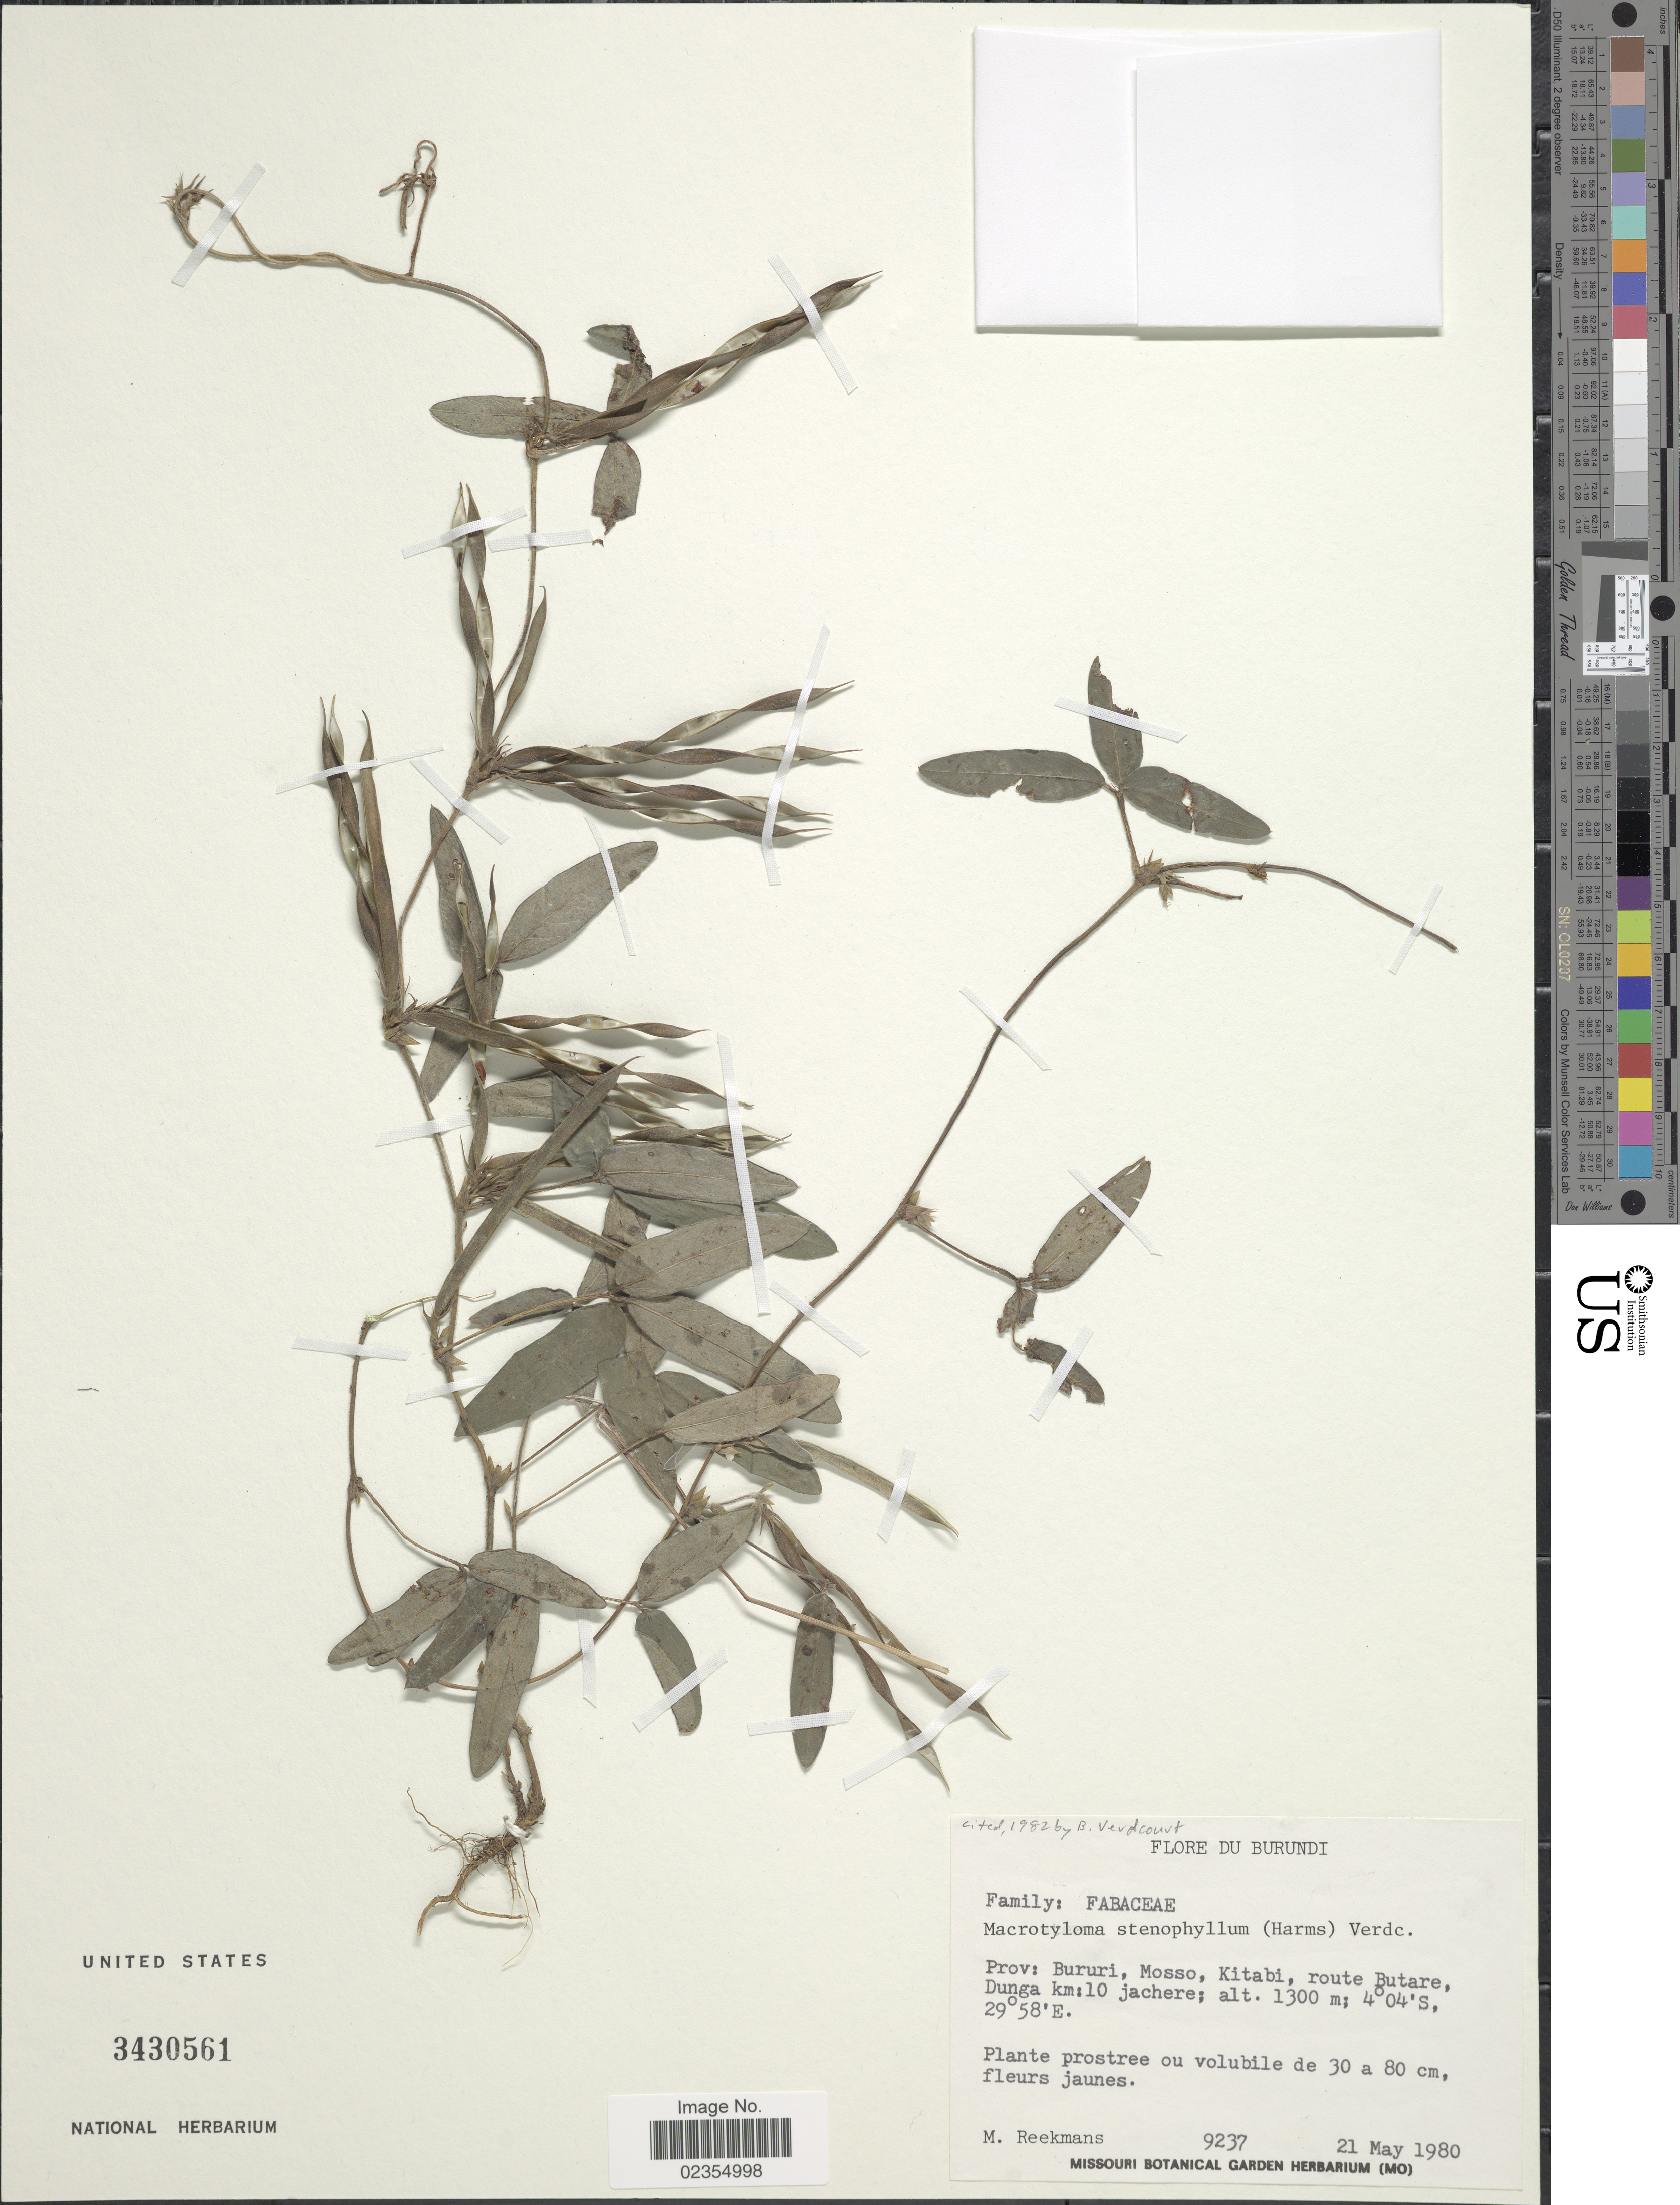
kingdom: Plantae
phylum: Tracheophyta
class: Magnoliopsida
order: Fabales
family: Fabaceae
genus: Macrotyloma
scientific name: Macrotyloma stenophyllum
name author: (Harms) Verdc.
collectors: M. Reekmans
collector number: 9237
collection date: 1980-05-21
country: Burundi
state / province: Bururi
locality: Mosso, Kitabi, route Butare, Dunga km: 10 jachere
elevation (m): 1300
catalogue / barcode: US 3430561